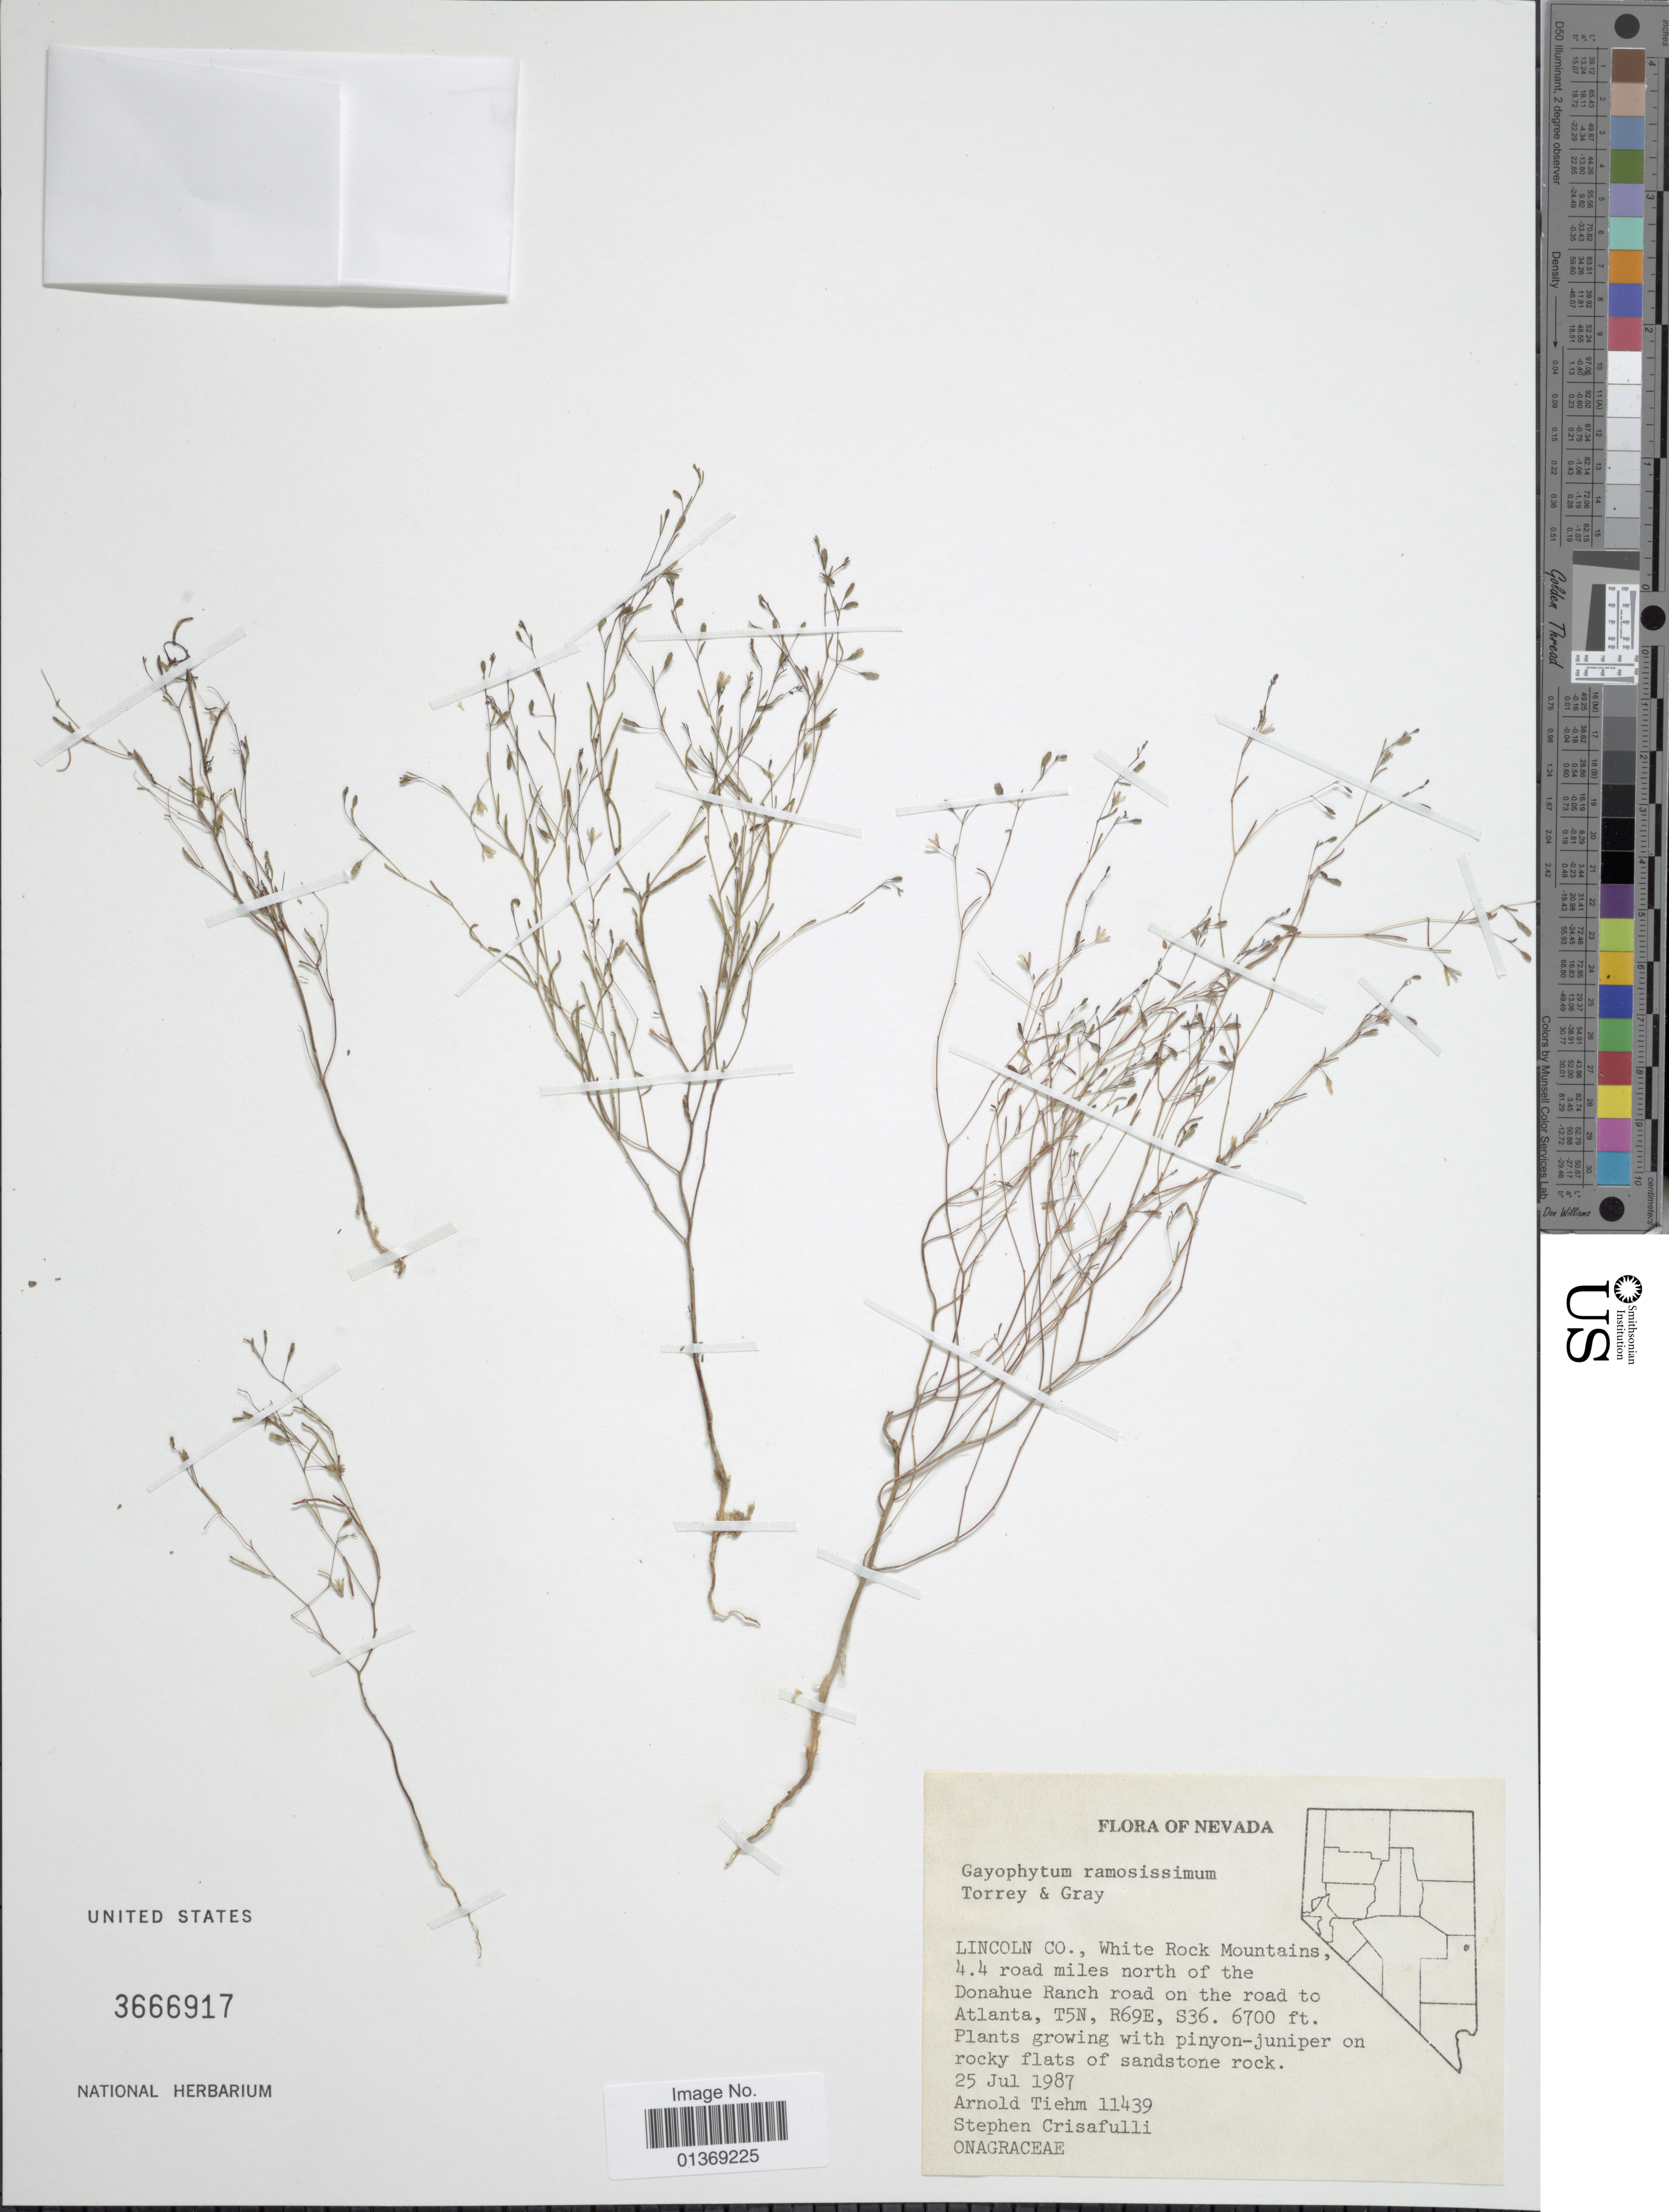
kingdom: Plantae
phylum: Tracheophyta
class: Magnoliopsida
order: Myrtales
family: Onagraceae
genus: Gayophytum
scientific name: Gayophytum ramosissimum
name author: Torr. & A. Gray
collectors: A. Tiehm & S. Crisafulli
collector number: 11439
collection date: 1987-07-25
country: United States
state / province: Nevada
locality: Lincoln Co., White Rock Mountains, 4.4 road miles north of the Donahue Ranch road on the road to Atlanta, T5N, R69E, S36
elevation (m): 2042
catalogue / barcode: US 3666917